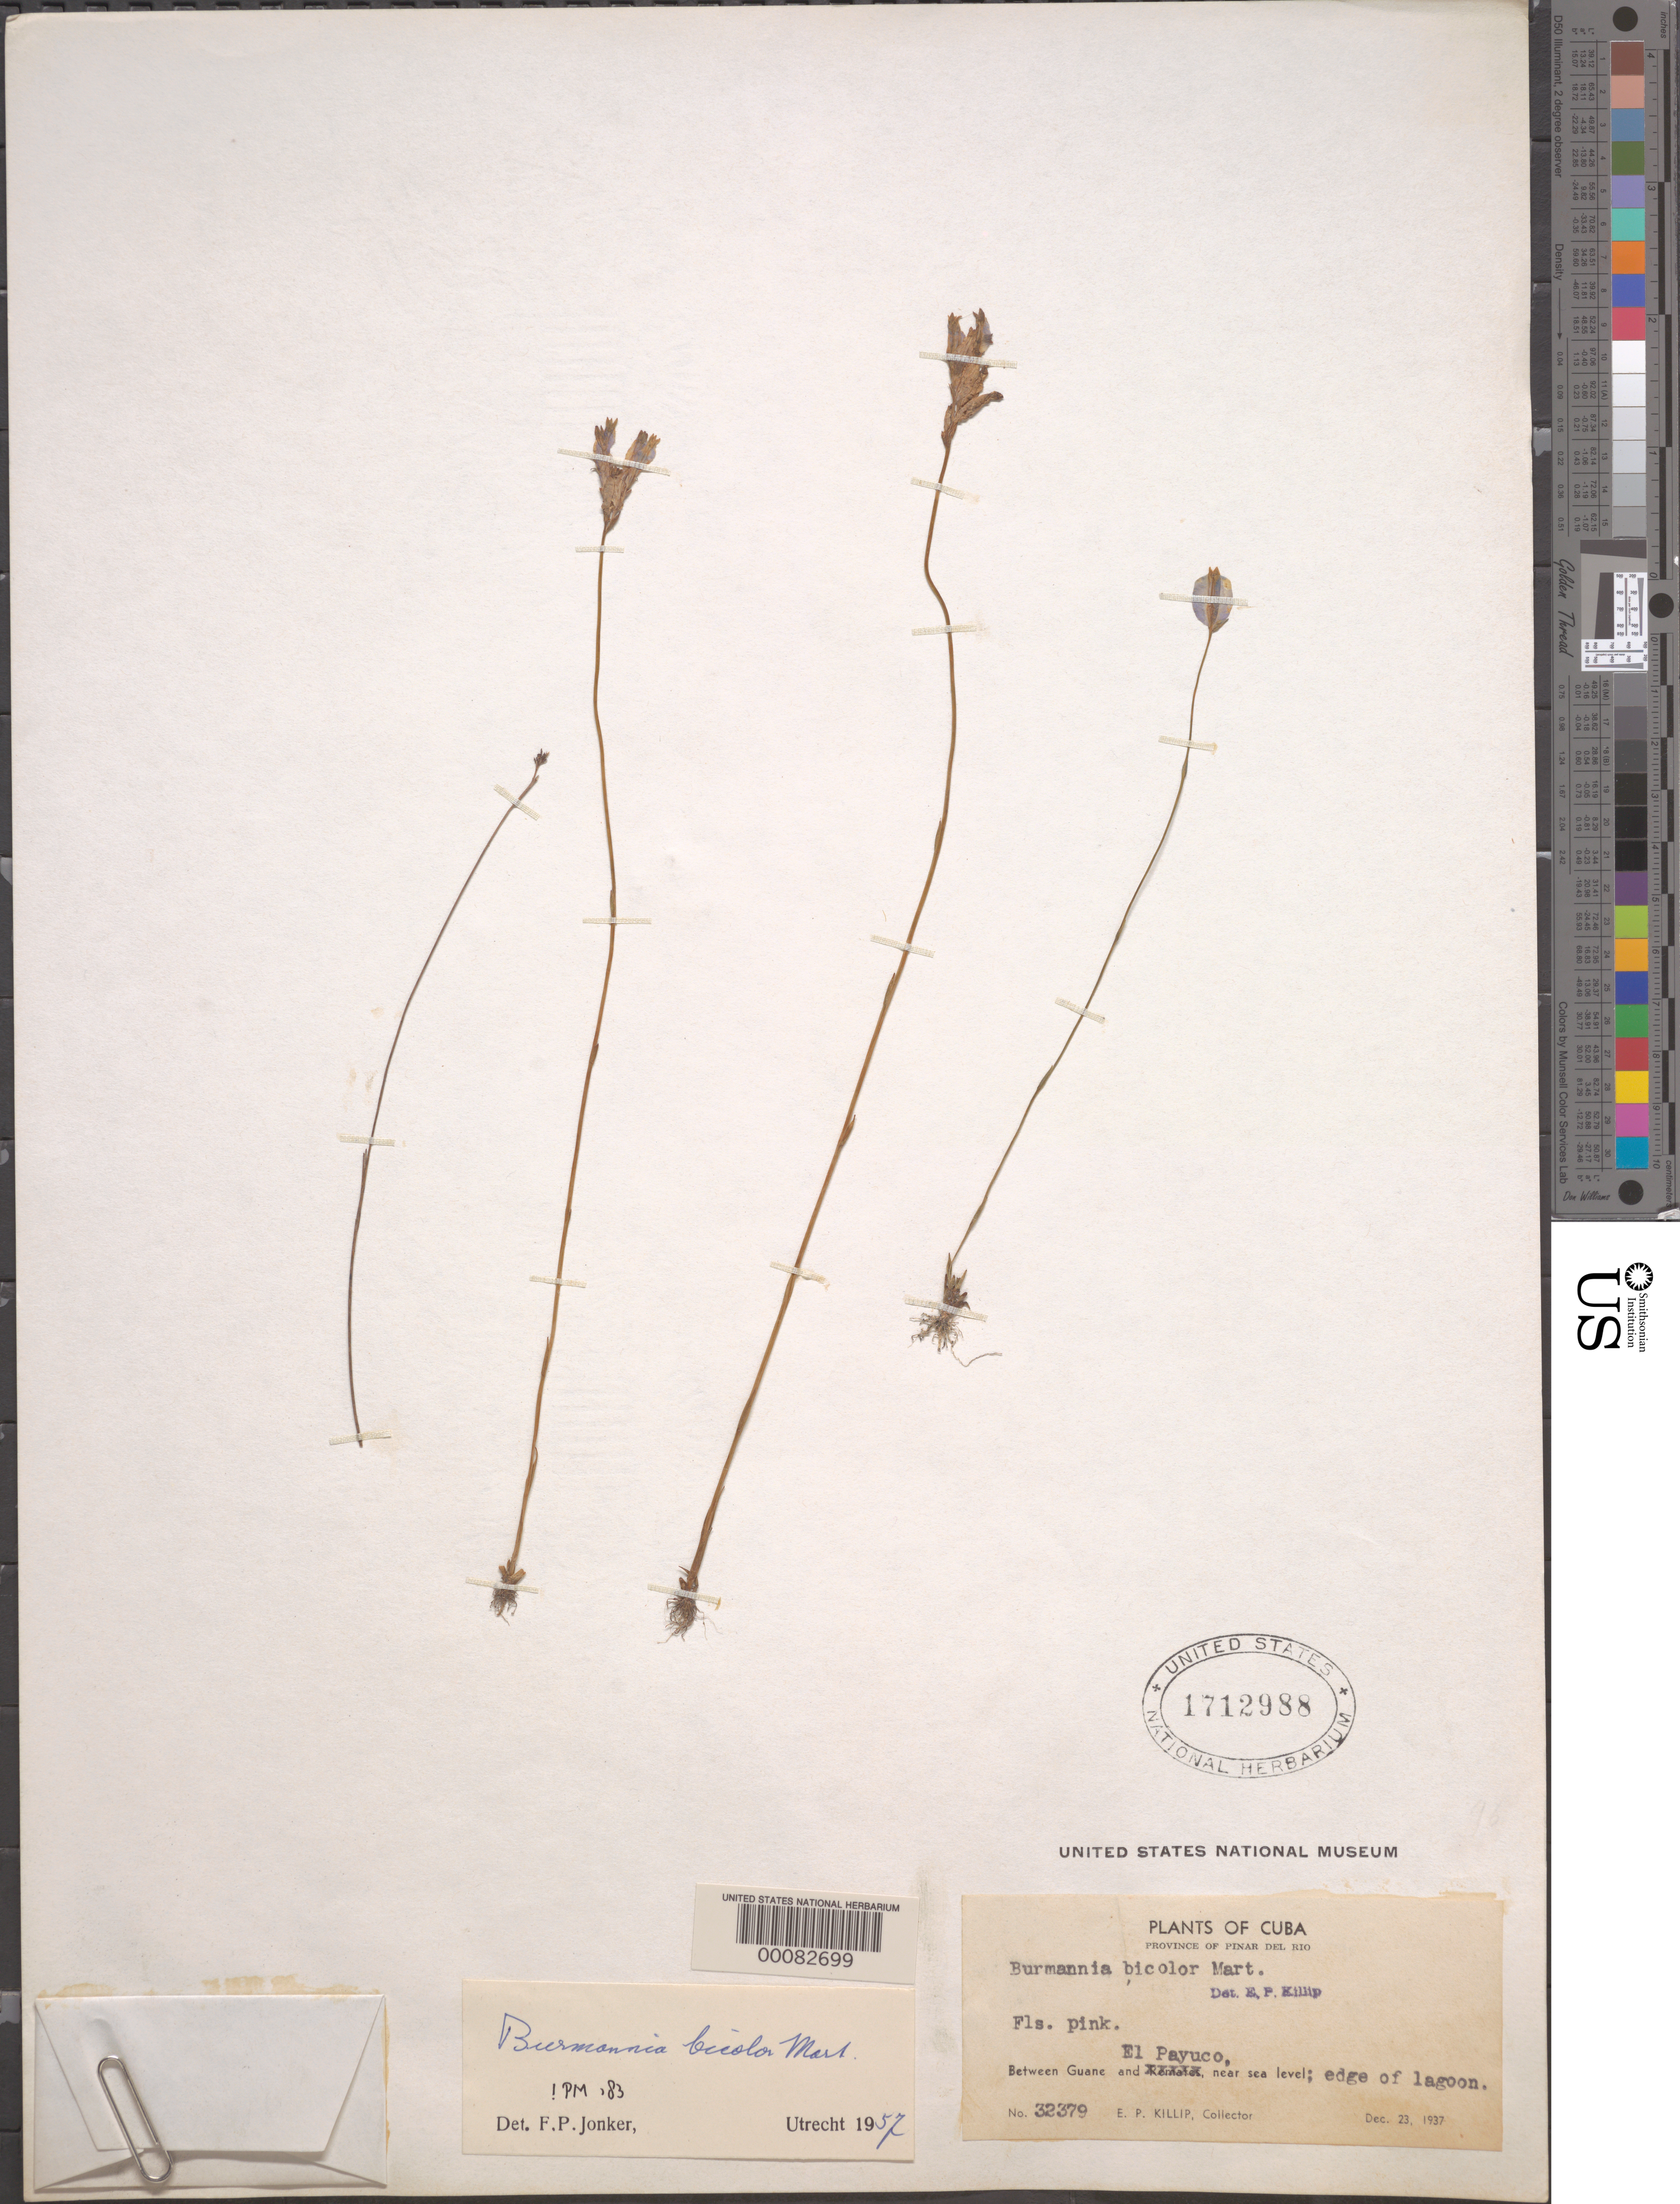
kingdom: Plantae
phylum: Tracheophyta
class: Liliopsida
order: Dioscoreales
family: Burmanniaceae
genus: Burmannia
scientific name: Burmannia bicolor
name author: Mart.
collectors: E. P. Killip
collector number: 32379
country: Cuba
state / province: Pinar del Río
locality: Between Guane and El Payuco edge of lagoon.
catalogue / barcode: US 1712988